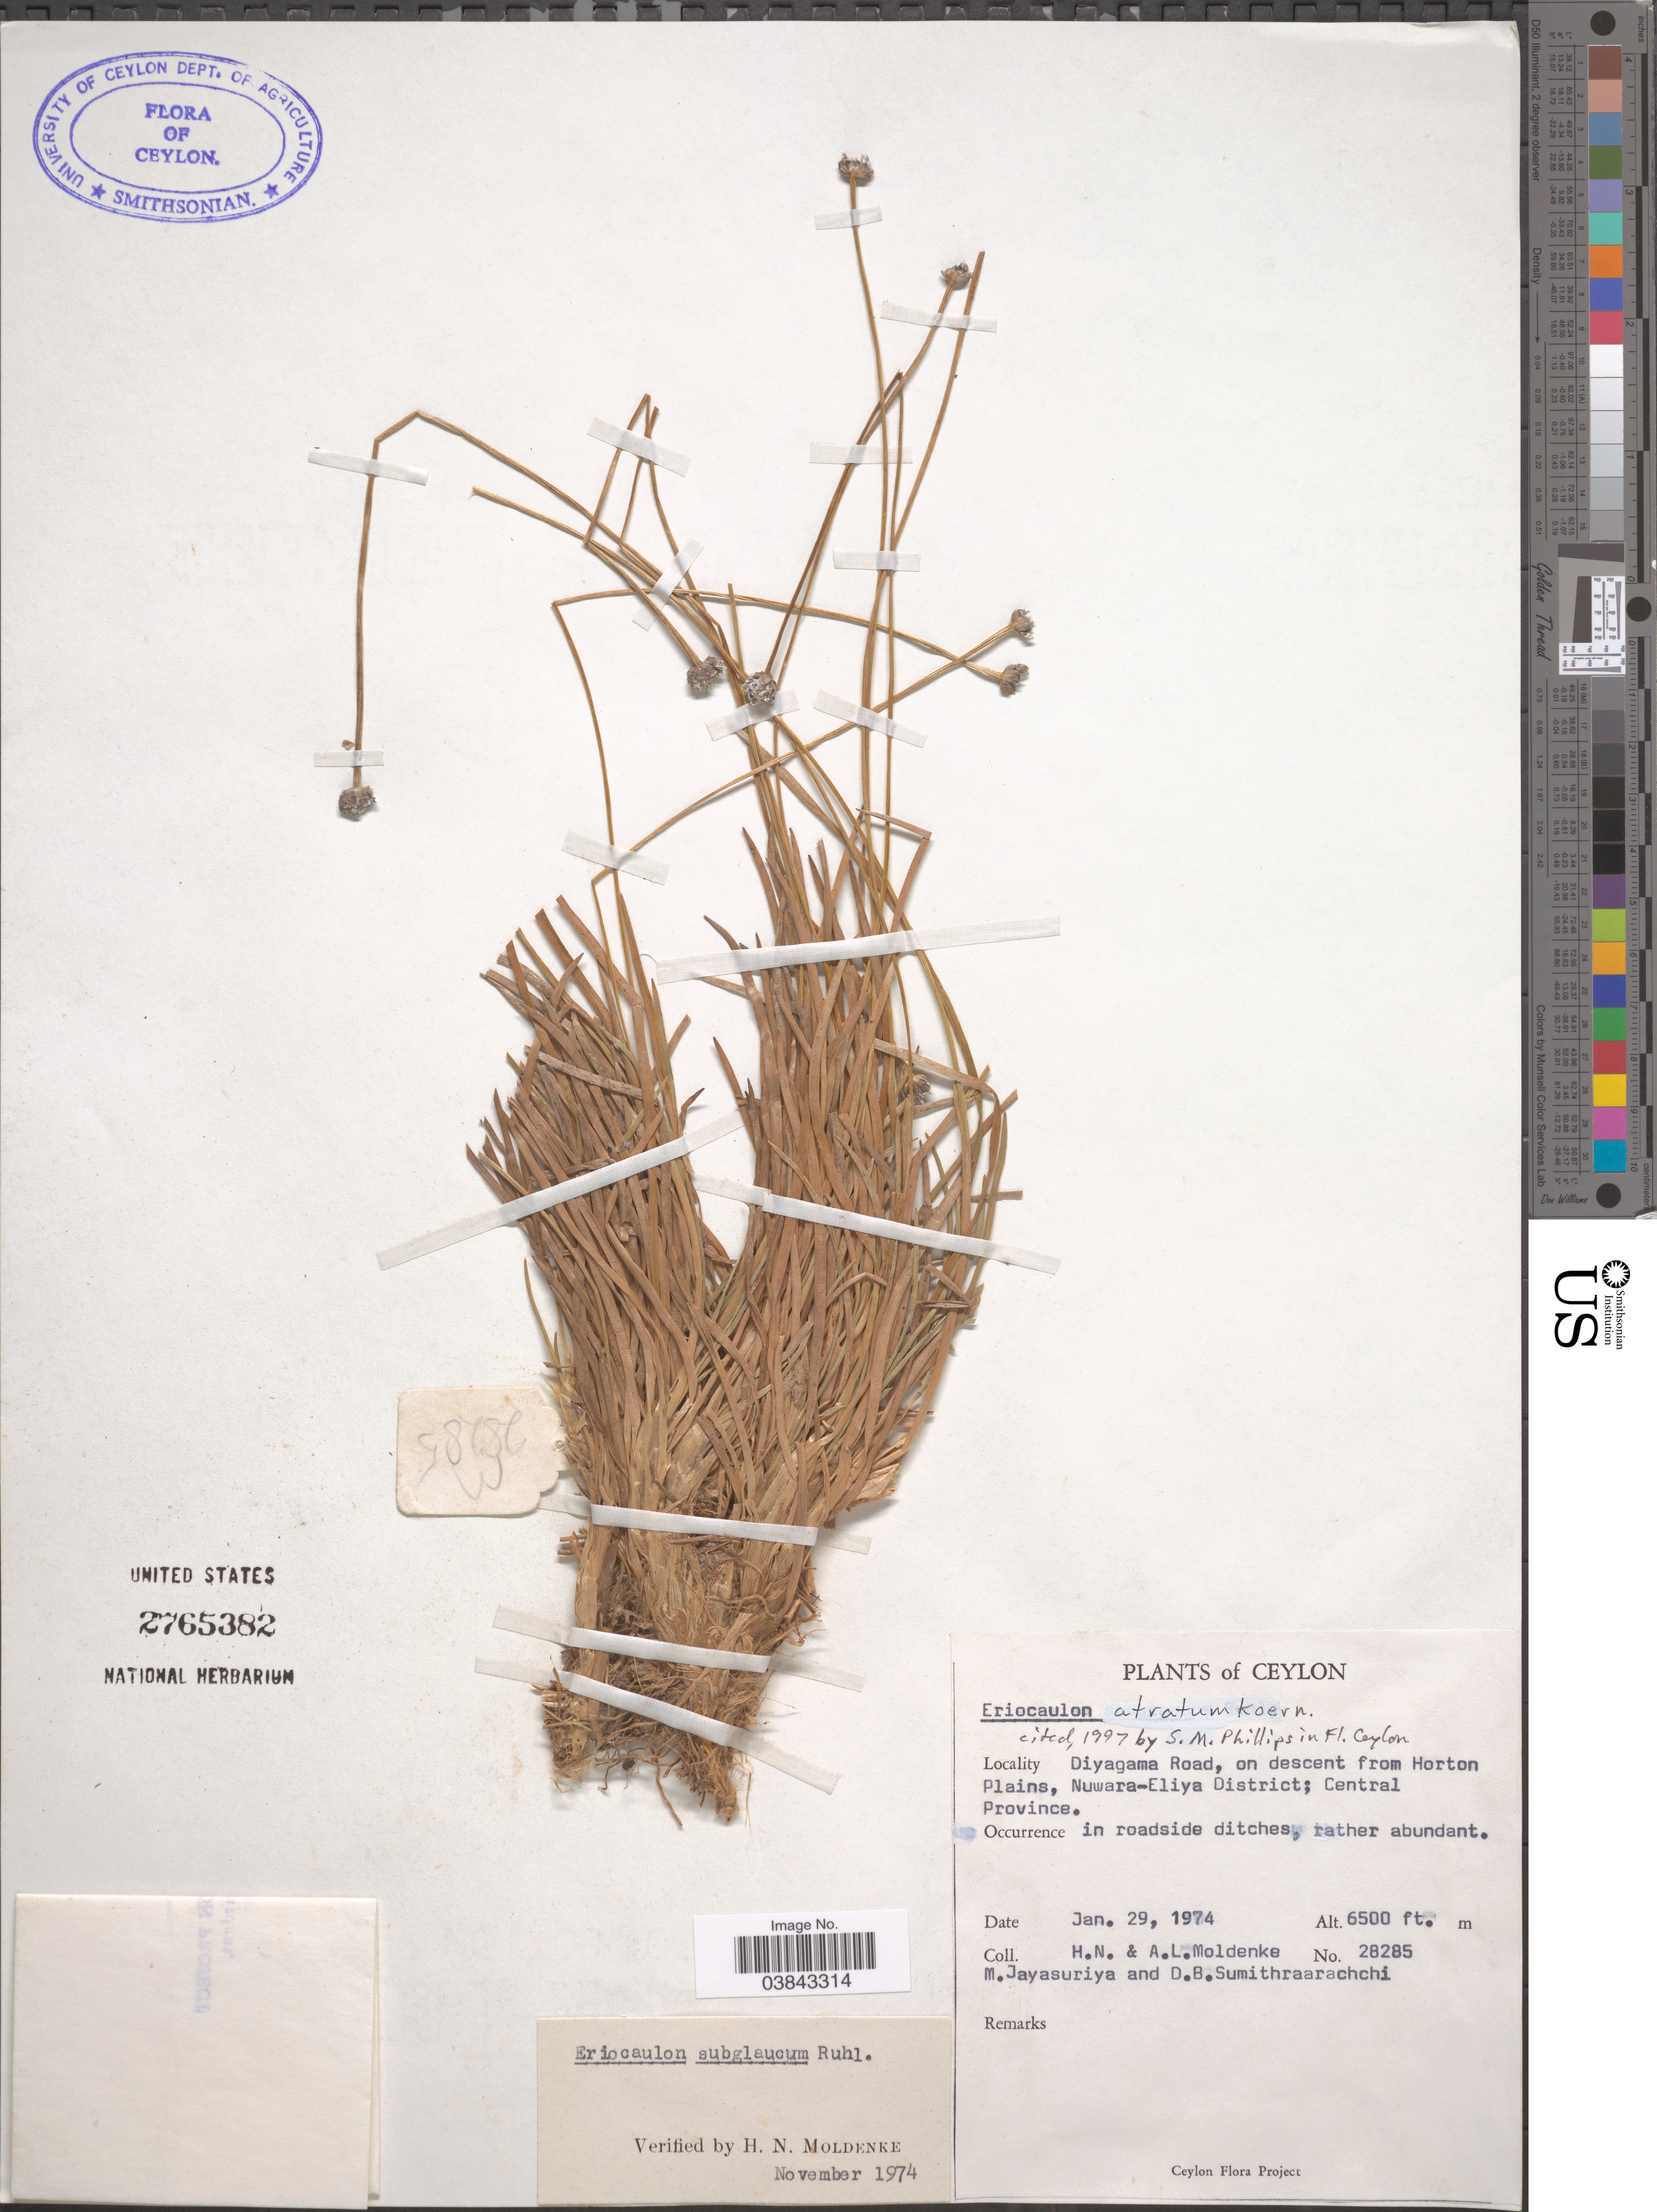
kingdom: Plantae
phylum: Tracheophyta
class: Liliopsida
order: Poales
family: Eriocaulaceae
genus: Eriocaulon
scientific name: Eriocaulon atratum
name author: Körn.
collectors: H. N. Moldenke, A. L. Moldenke, M. Jayasuriya & D. B. Sumithraarachchi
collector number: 28285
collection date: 1974-01-29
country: Sri Lanka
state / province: Central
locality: Ceylon. Diyagama Road, on descent from Horton Plains, Nuwara-Eliya District; Central Province.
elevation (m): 1981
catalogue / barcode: US 2765382